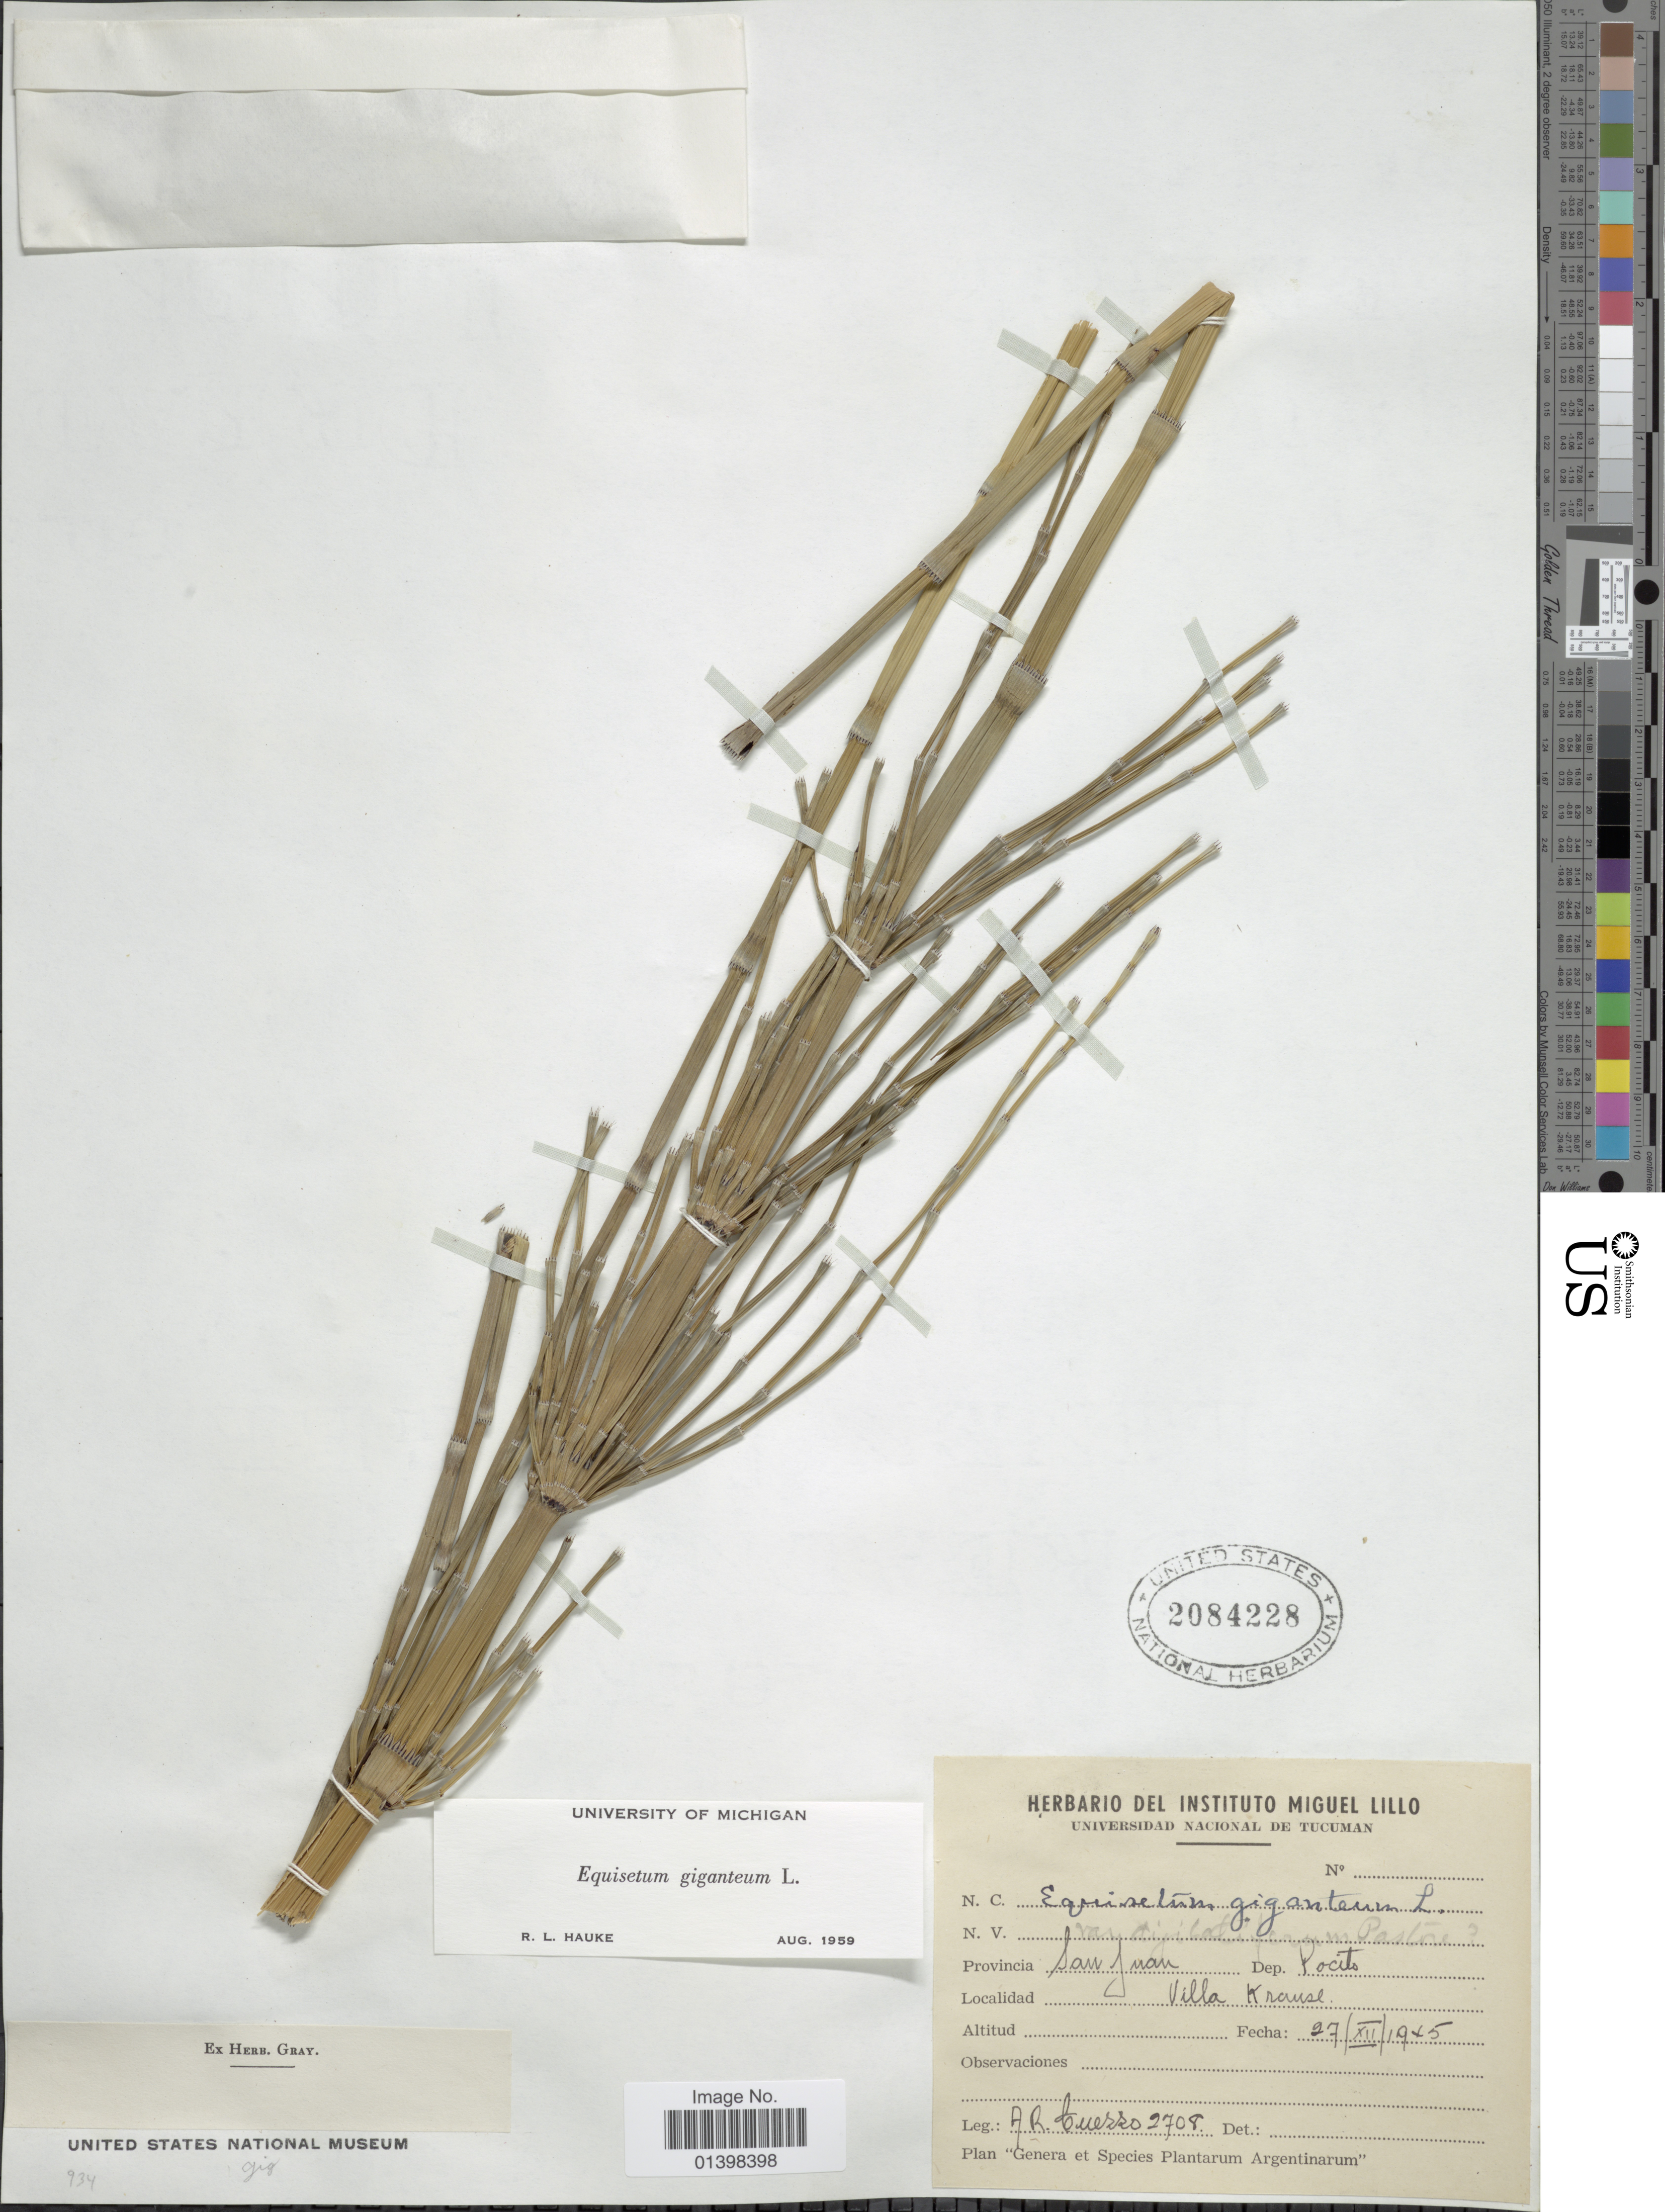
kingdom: Plantae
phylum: Tracheophyta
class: Polypodiopsida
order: Equisetales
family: Equisetaceae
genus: Equisetum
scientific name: Equisetum giganteum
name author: L.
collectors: A. Cuezzo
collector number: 2708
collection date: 1915-12-27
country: Argentina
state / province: San Juan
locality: Provincia San Juan, Dep. Pocito, Villa Krause.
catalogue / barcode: US 2084228